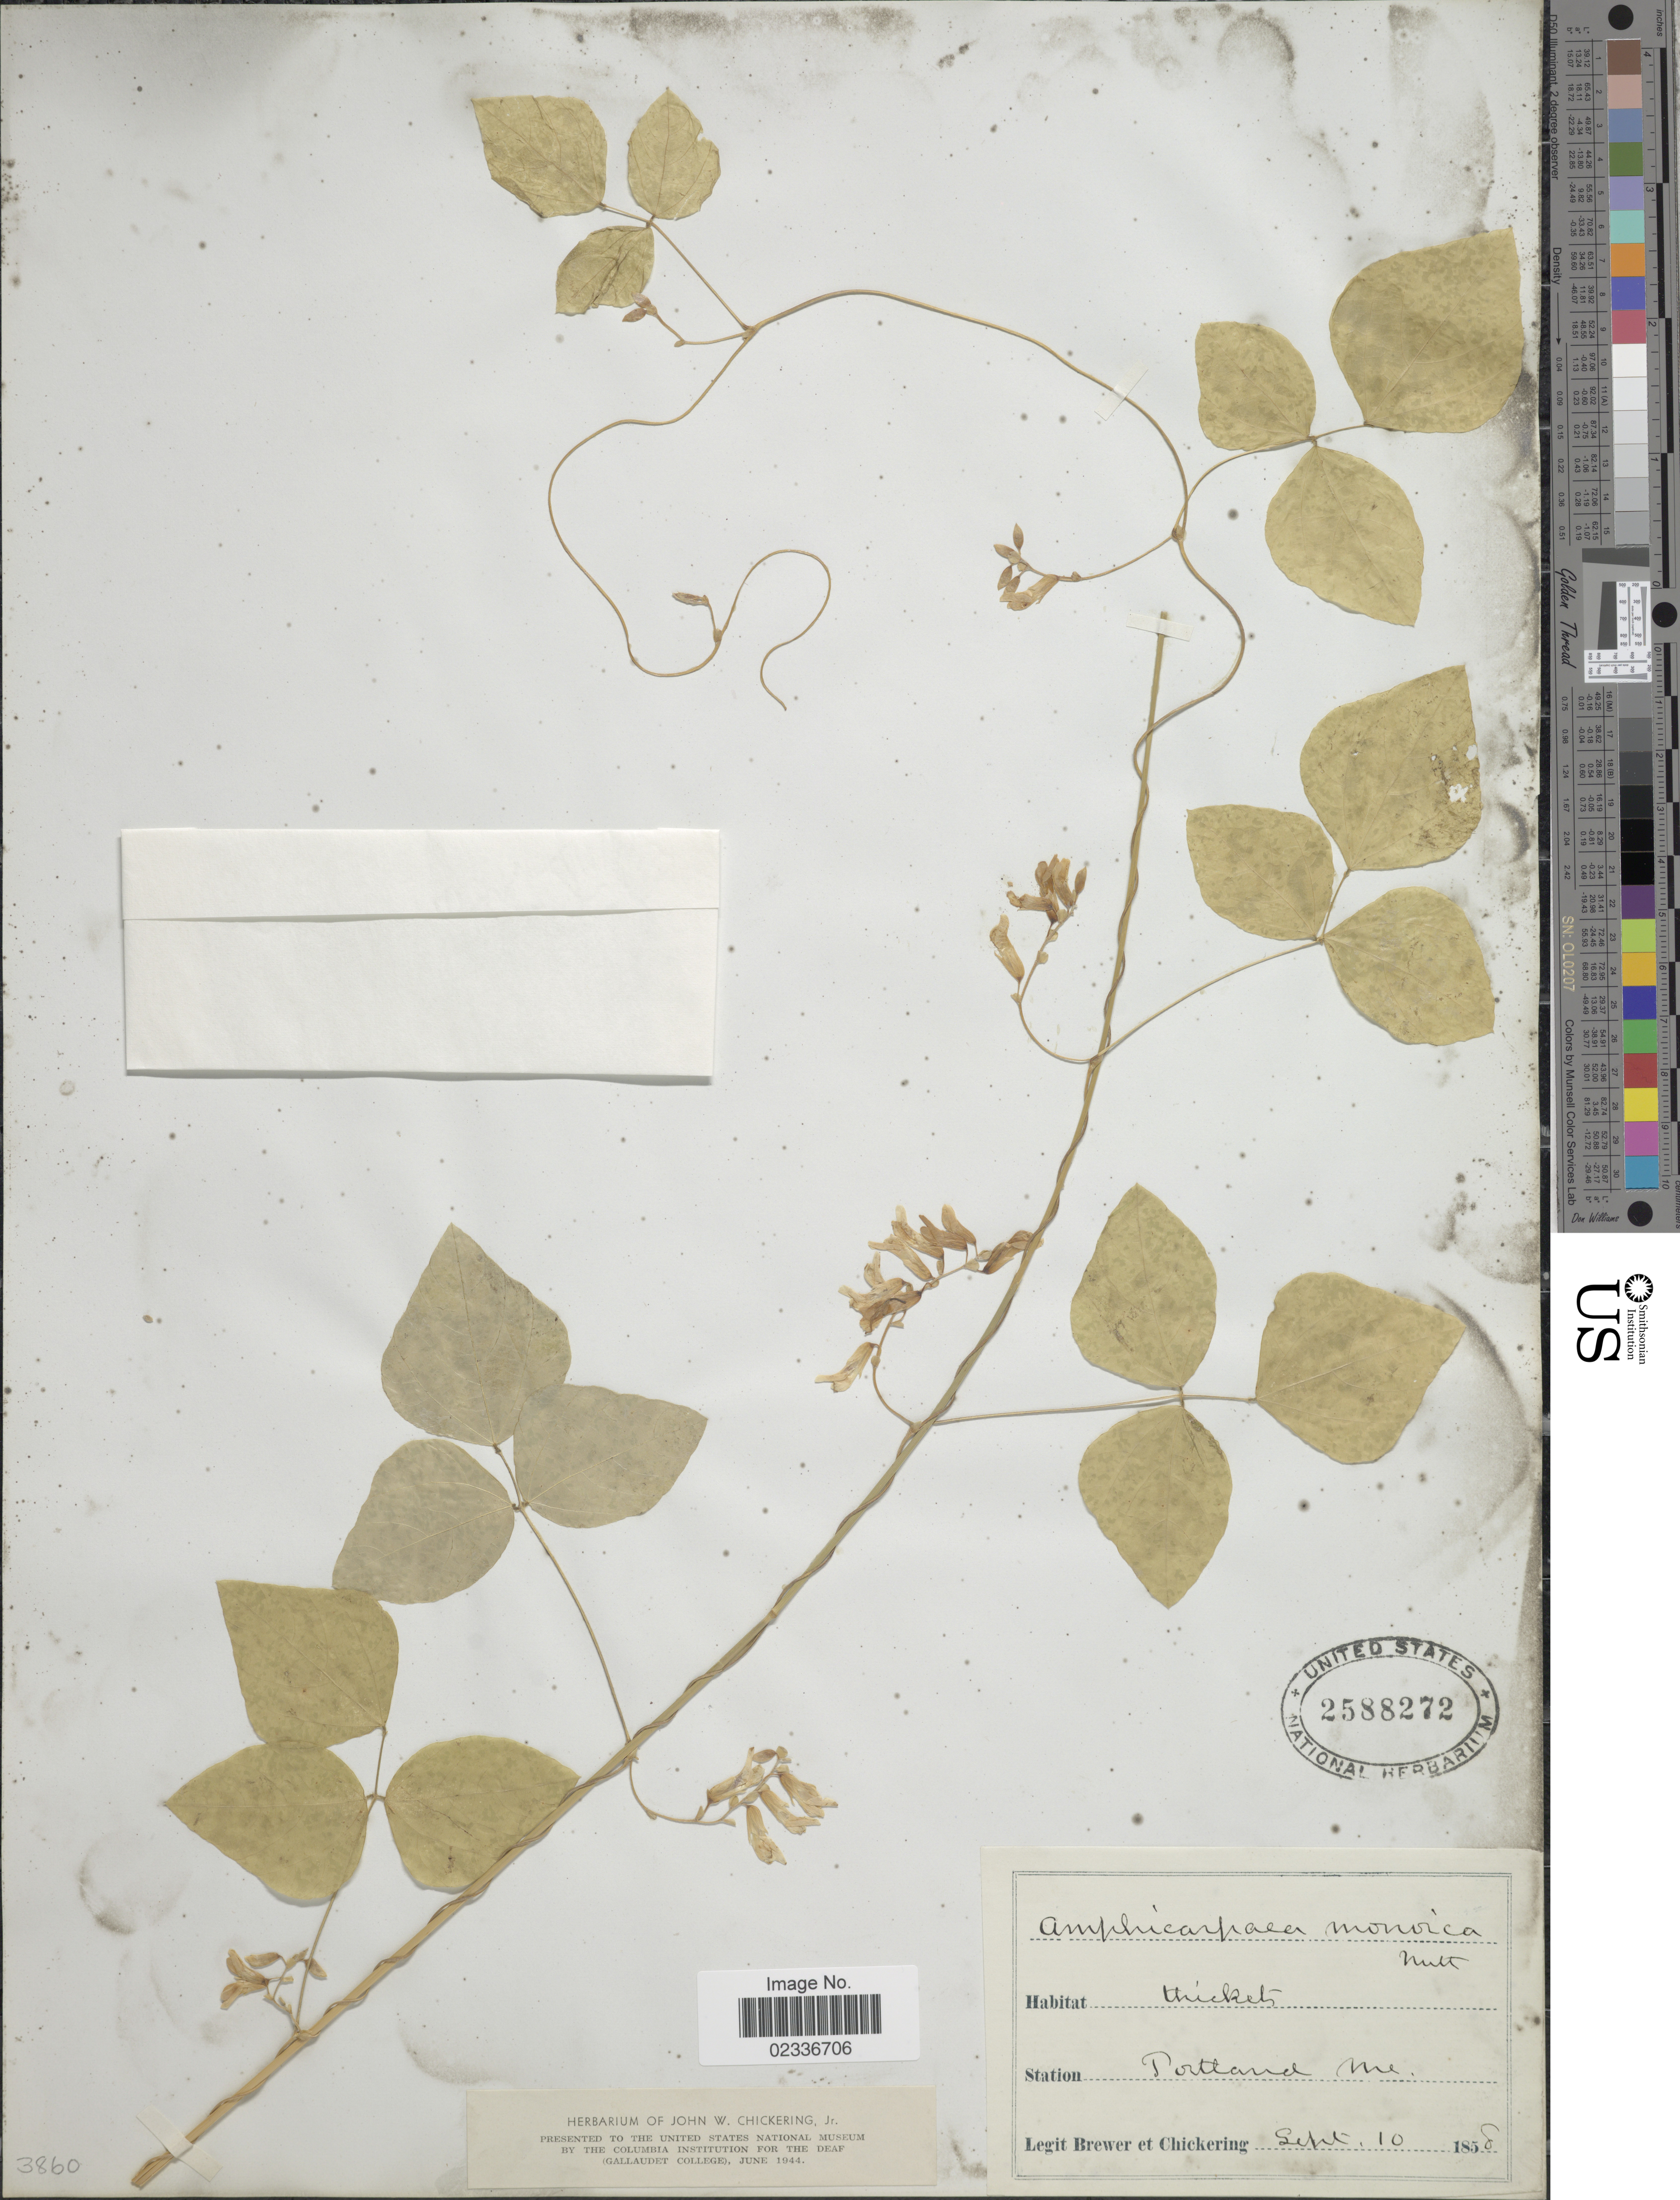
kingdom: Plantae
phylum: Tracheophyta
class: Magnoliopsida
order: Fabales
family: Fabaceae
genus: Amphicarpaea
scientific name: Amphicarpaea bracteata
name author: (L.) Fernald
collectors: -. Brewer & -. Chickering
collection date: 1858-09-10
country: United States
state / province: Maine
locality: Portland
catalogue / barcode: US 2588272